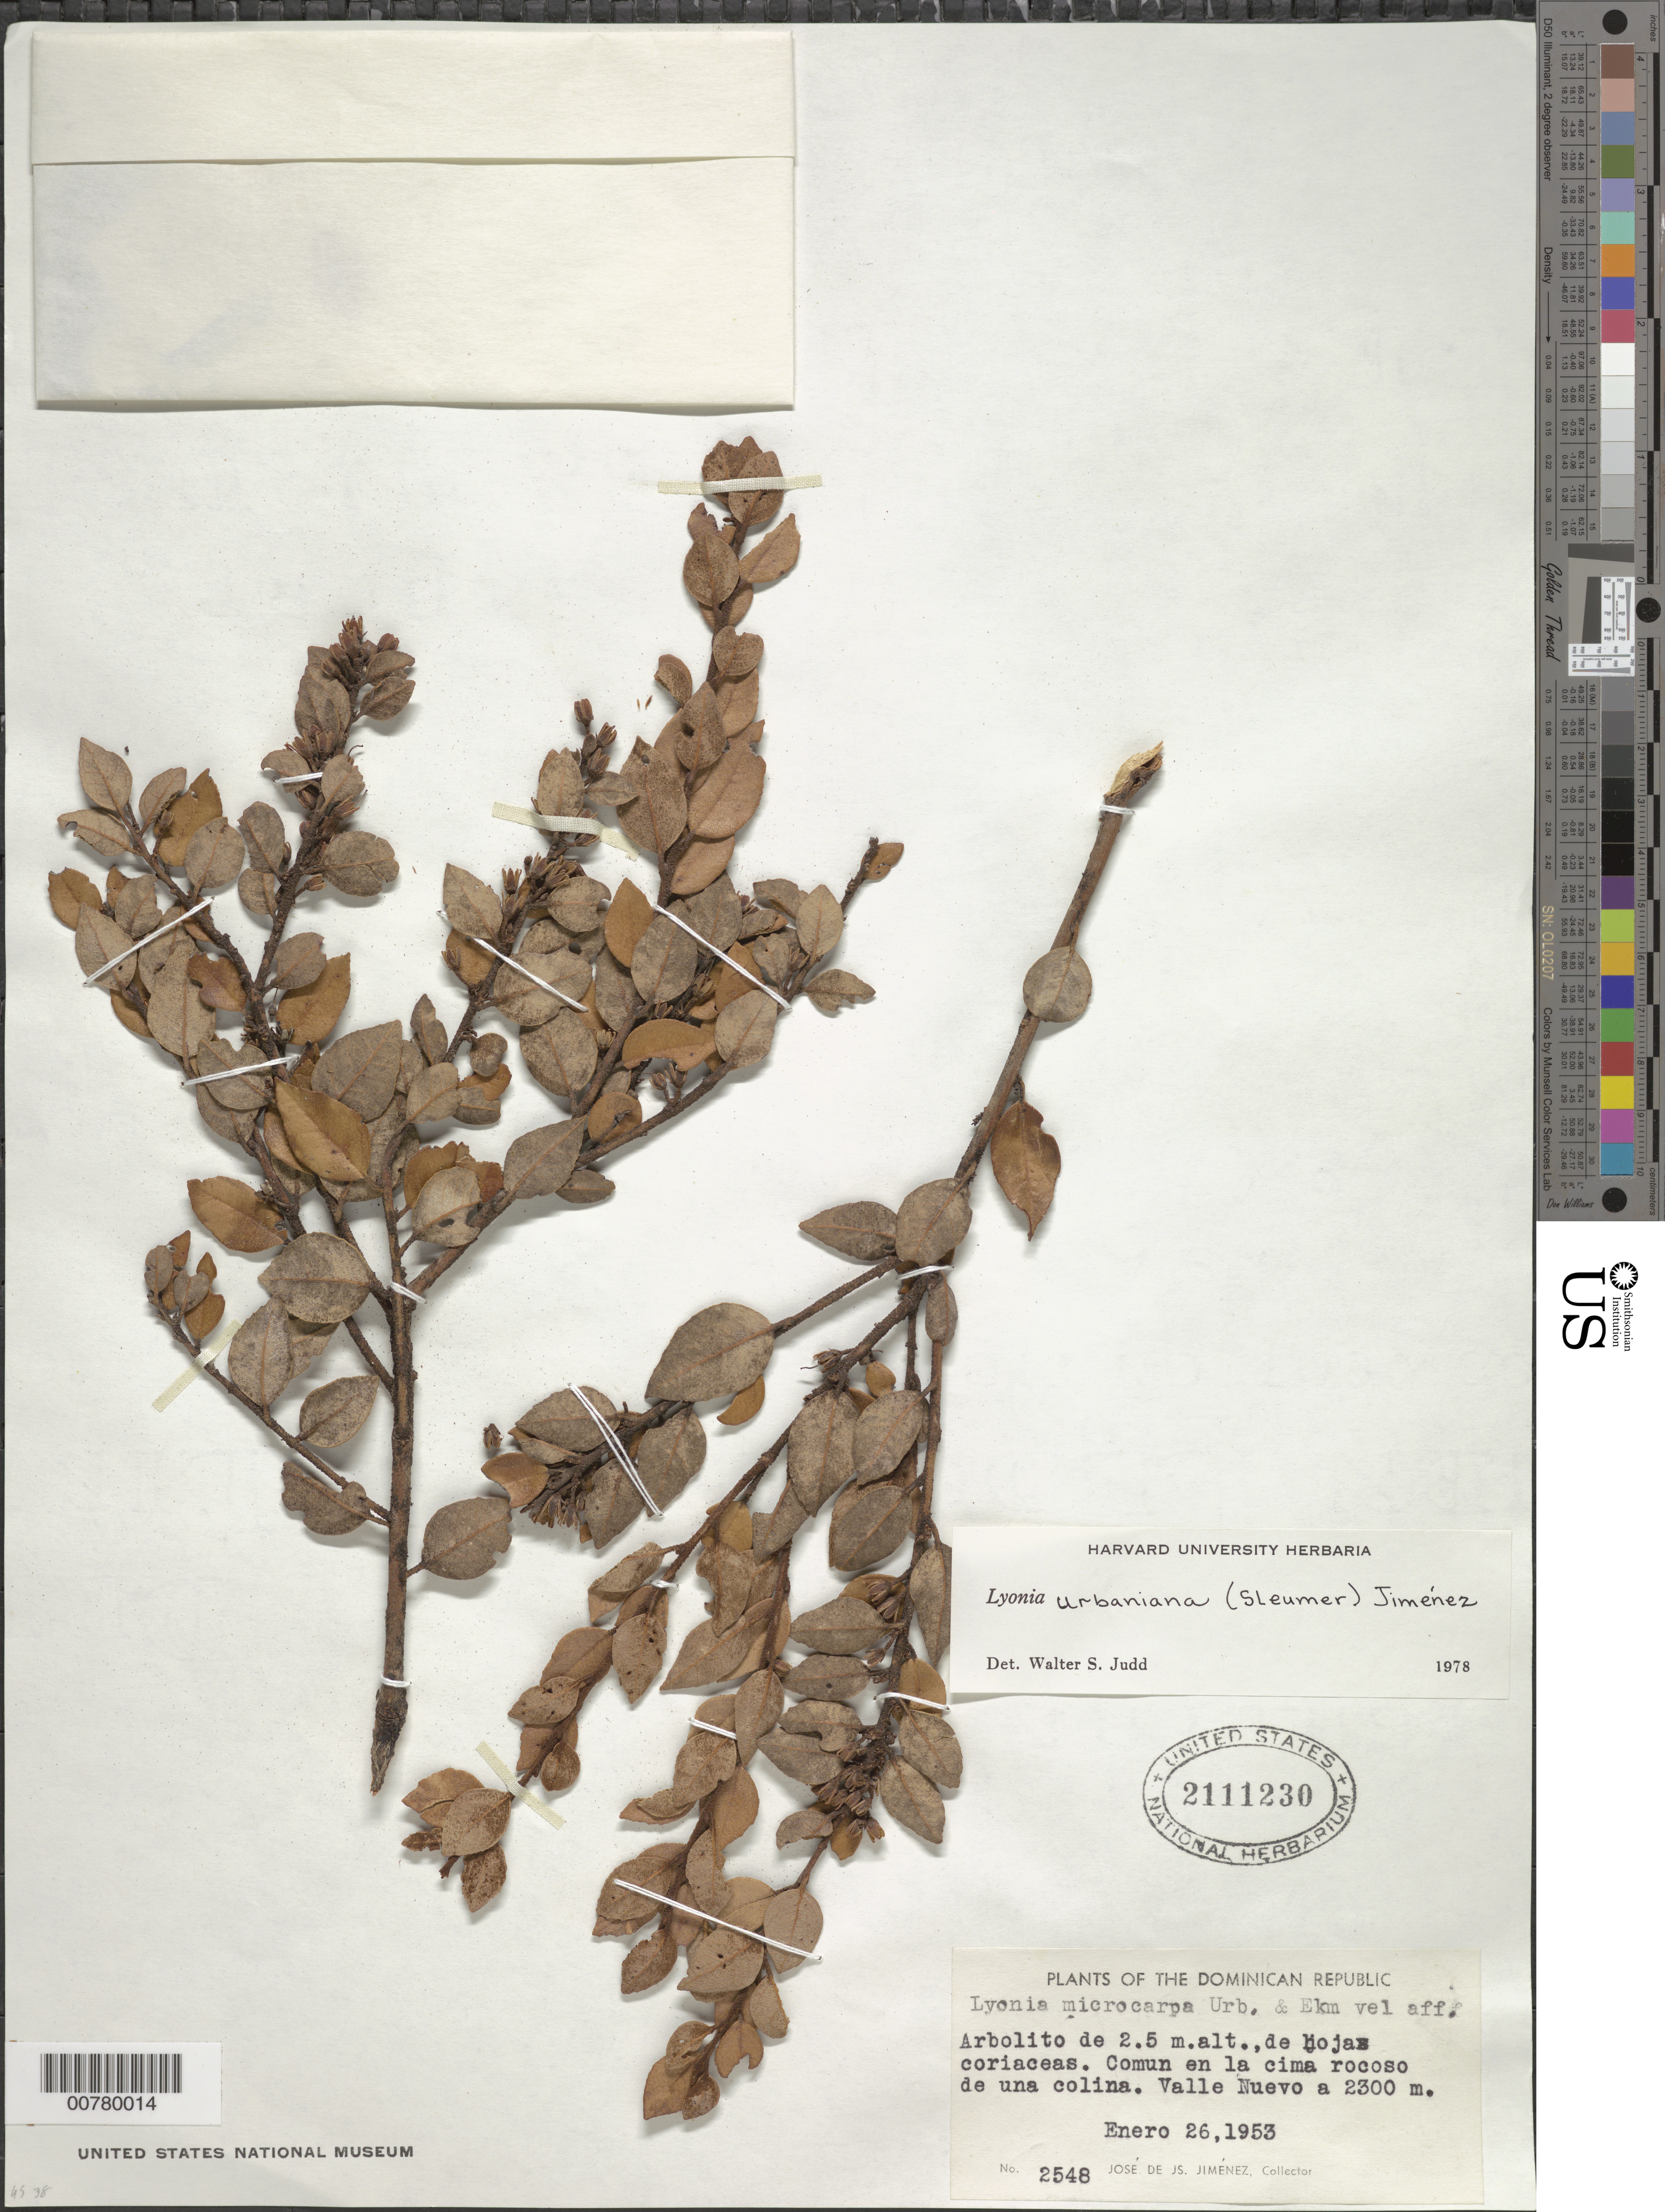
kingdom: Plantae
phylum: Tracheophyta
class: Magnoliopsida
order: Ericales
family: Ericaceae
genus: Lyonia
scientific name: Lyonia urbaniana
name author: (Sleumer) J. Jiménez Alm.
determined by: Judd, Walter S.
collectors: J. J. Jiménez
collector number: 2548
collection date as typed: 26 Jan 1953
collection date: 1953-01-26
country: Dominican Republic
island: Hispaniola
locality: Valle Nuevo.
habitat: Rocky top of hill.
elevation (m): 2300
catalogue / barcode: US 2111230